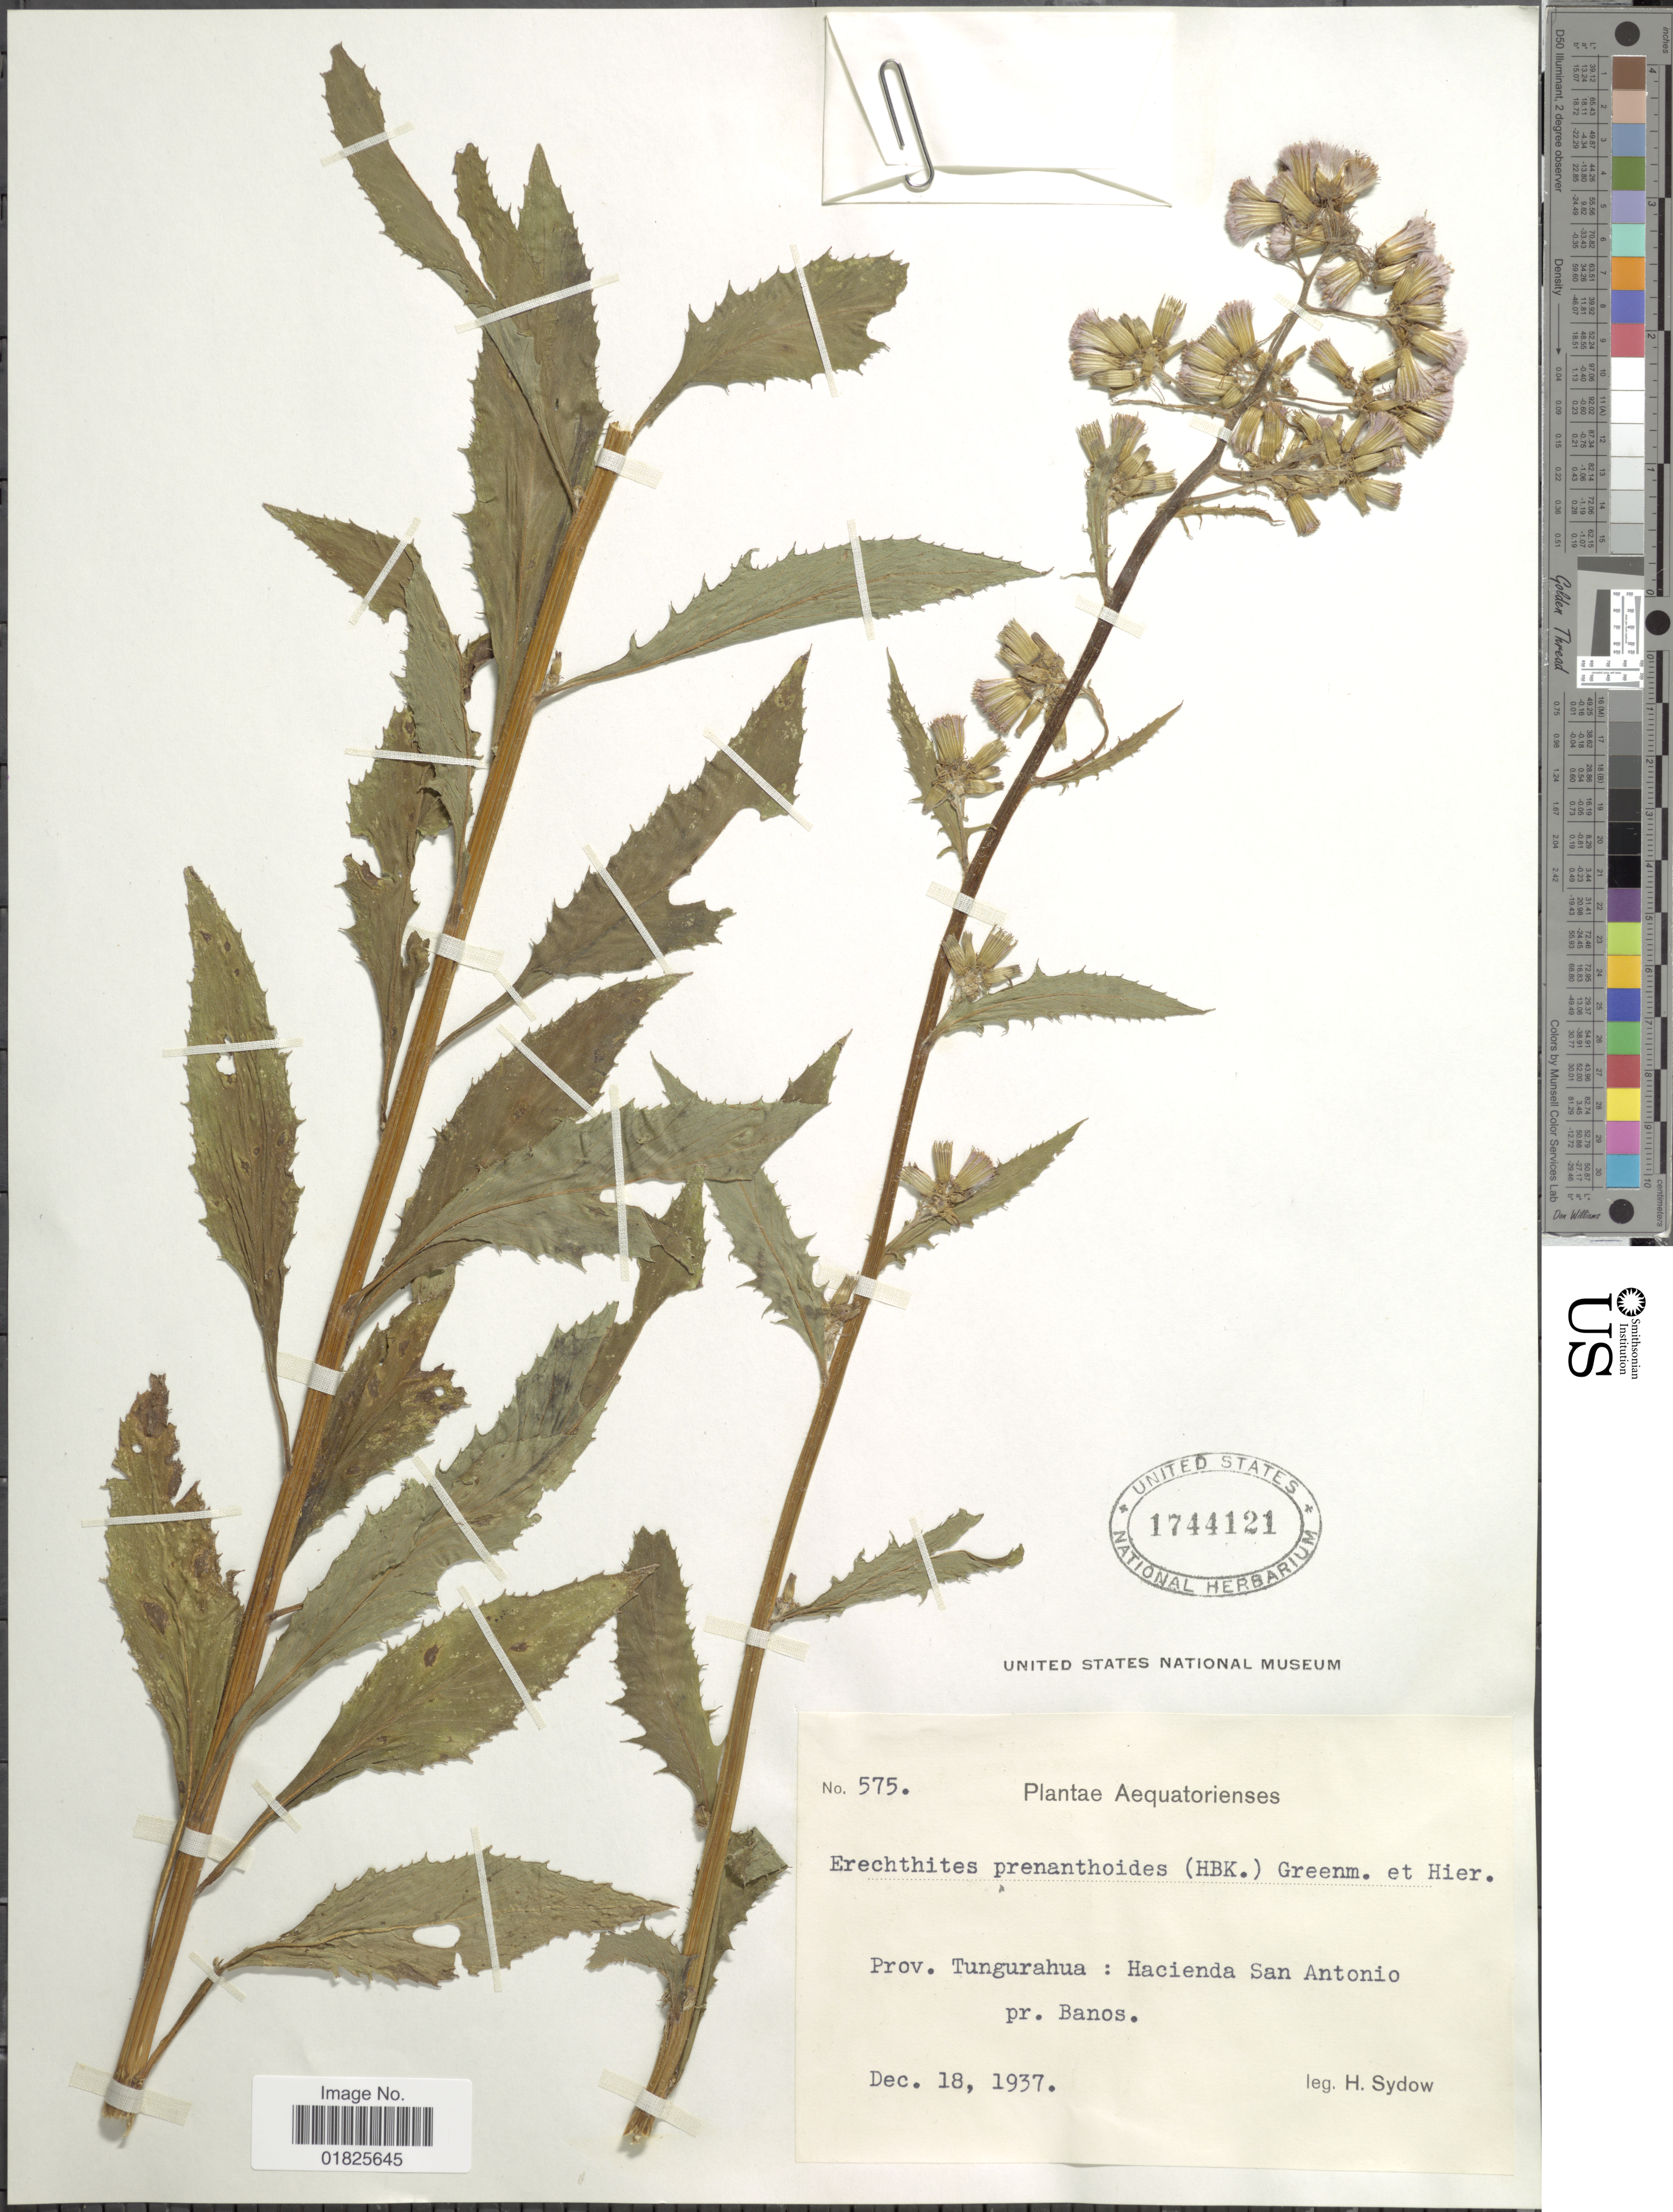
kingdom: Plantae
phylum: Tracheophyta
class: Magnoliopsida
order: Asterales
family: Asteraceae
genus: Erechtites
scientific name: Erechtites prenanthoides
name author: Hook. f.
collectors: H. Sydow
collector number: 575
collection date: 1937-12-18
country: Ecuador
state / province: Tungurahua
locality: Hacienda San Antonio pr. Banos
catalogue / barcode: US 1744121